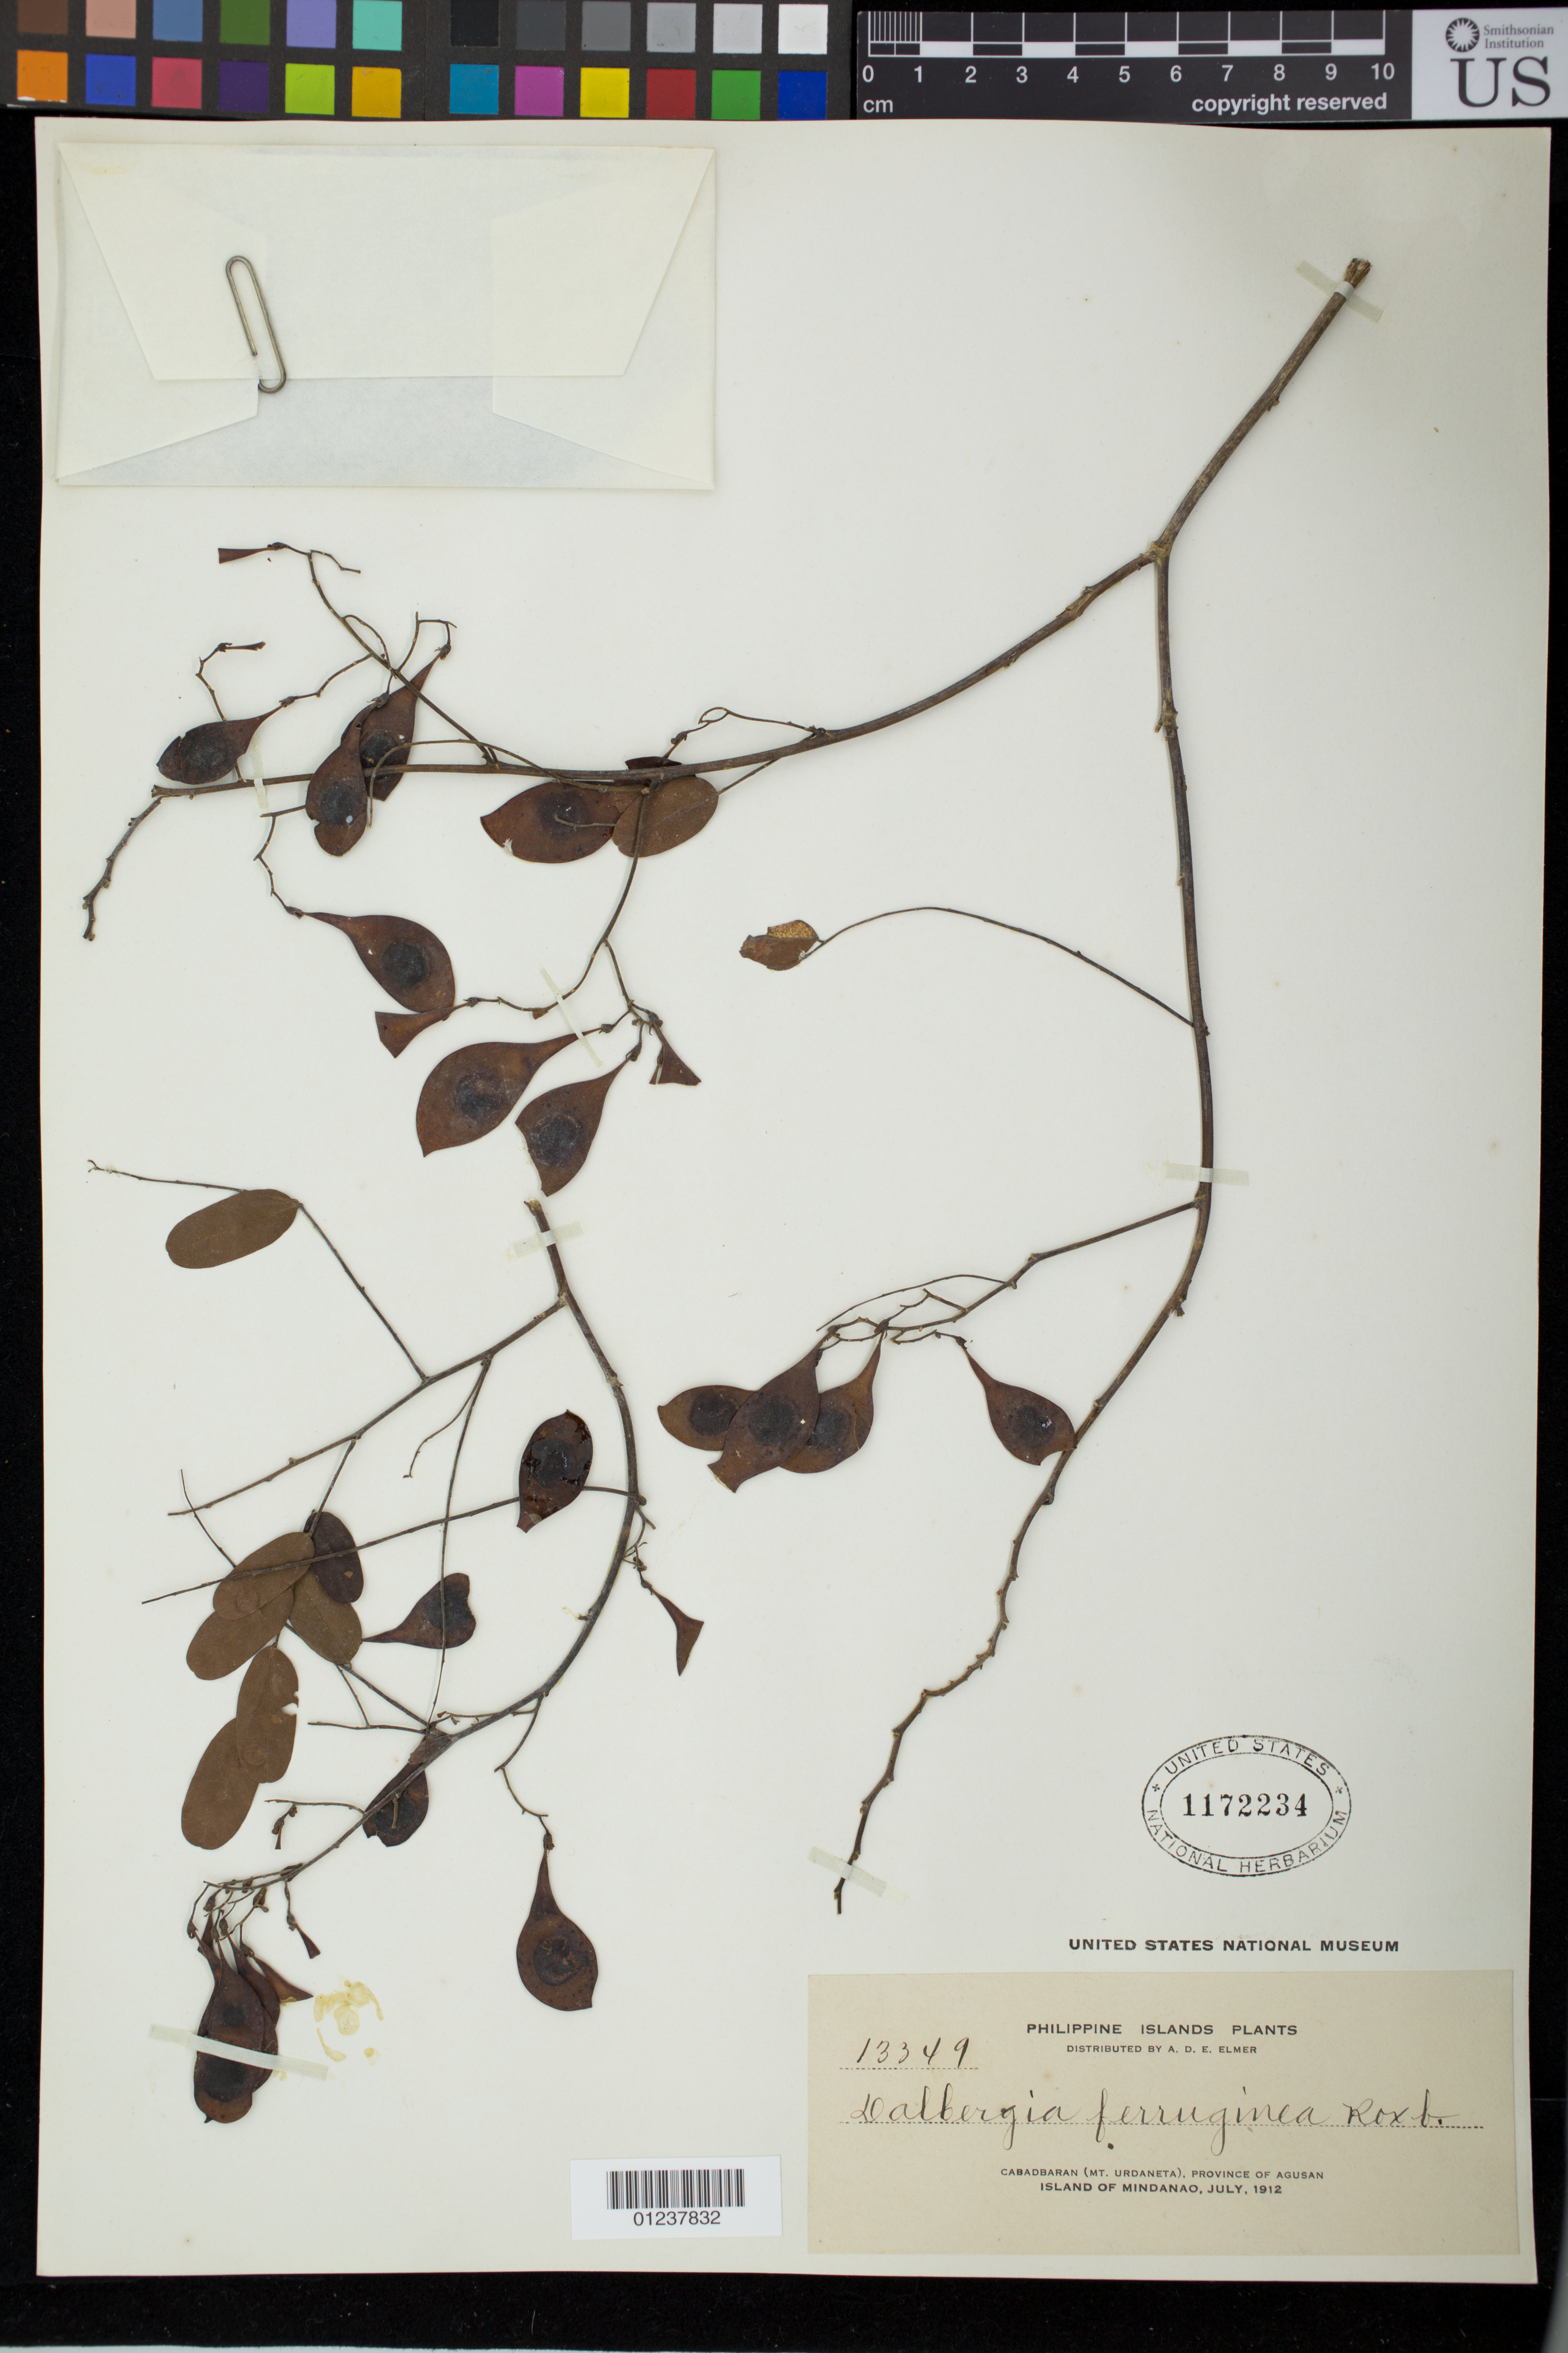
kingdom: Plantae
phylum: Tracheophyta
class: Magnoliopsida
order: Fabales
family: Fabaceae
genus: Dalbergia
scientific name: Dalbergia ferruginea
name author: Roxb.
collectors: A. D. E. Elmer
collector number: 13349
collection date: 1912-07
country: Philippines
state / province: Caraga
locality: Cabadbaran, Mount Urdaneta, Province of Agusan. Island of Mindinao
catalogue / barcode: US 1172234